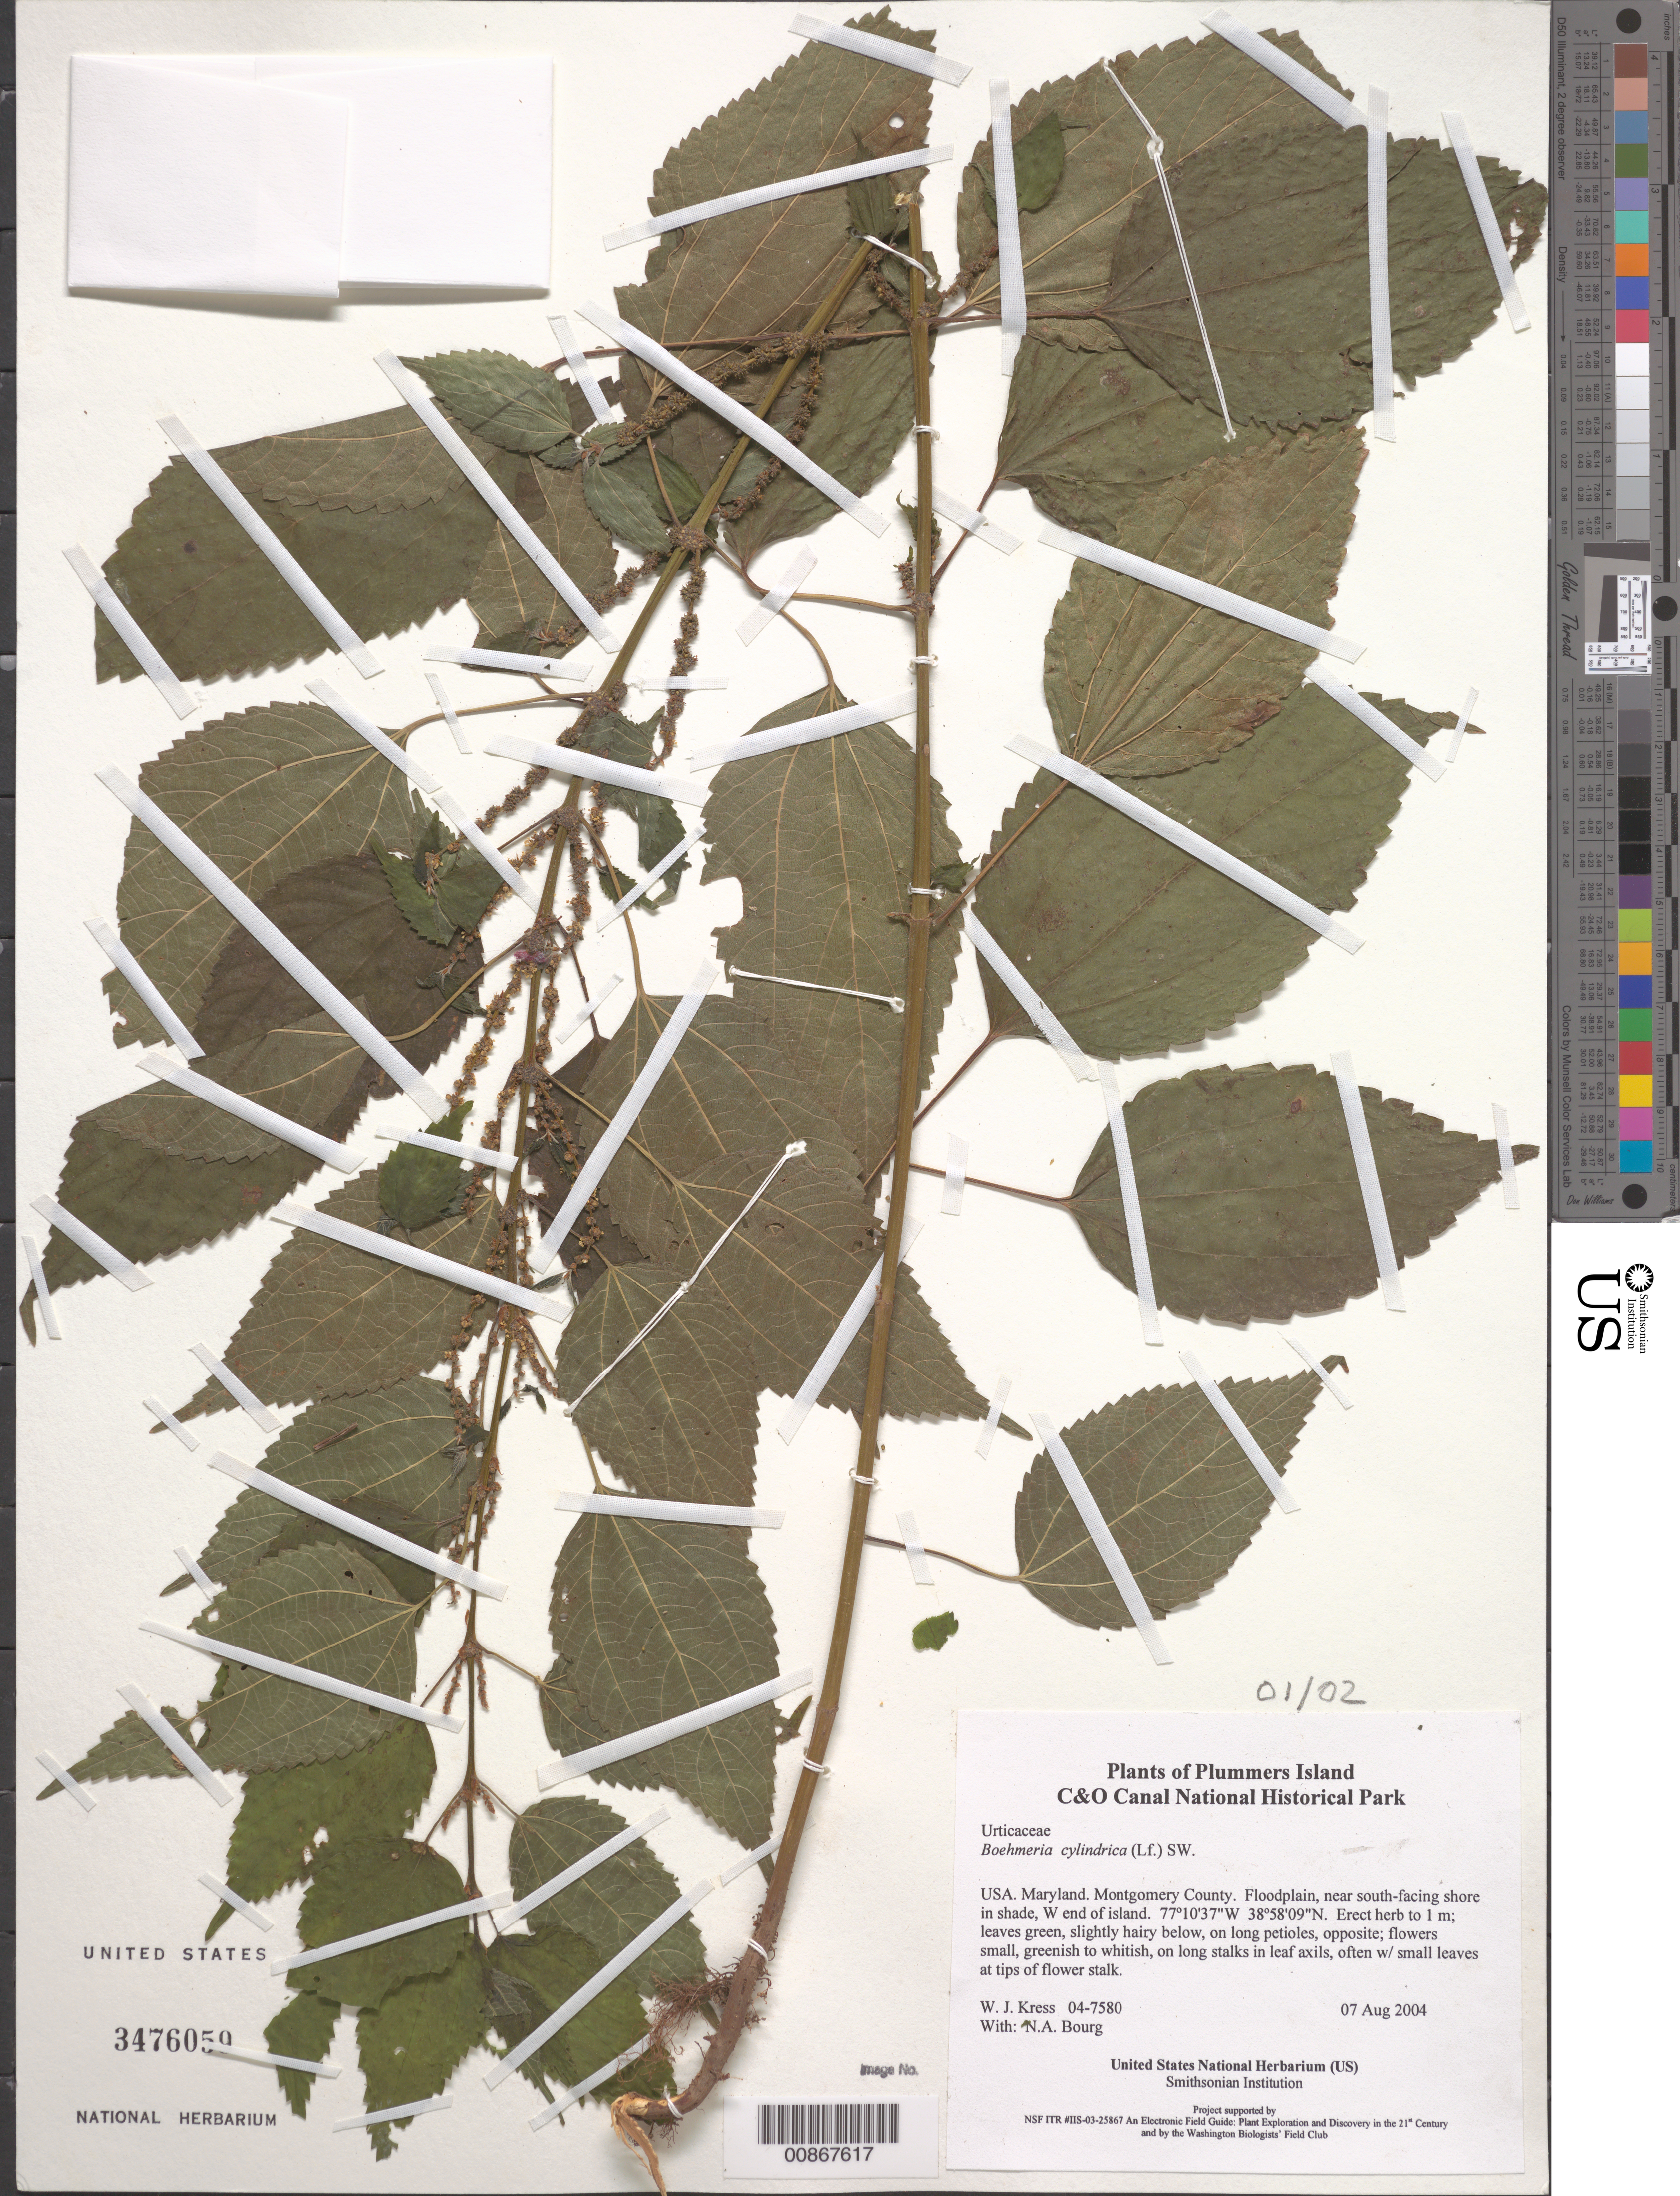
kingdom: Plantae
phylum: Tracheophyta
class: Magnoliopsida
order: Rosales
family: Urticaceae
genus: Boehmeria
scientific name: Boehmeria cylindrica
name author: (L.) Sw.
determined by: Bourg, N. A.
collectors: W. J. Kress & N. A. Bourg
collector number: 04-7580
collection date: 2004-08-07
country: United States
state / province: Maryland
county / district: Montgomery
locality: Chesapeake and Ohio Canal National Historical Park, Plummers Island. Floodplain, near south-facing shore in shade W. end of island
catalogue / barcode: US 3476059